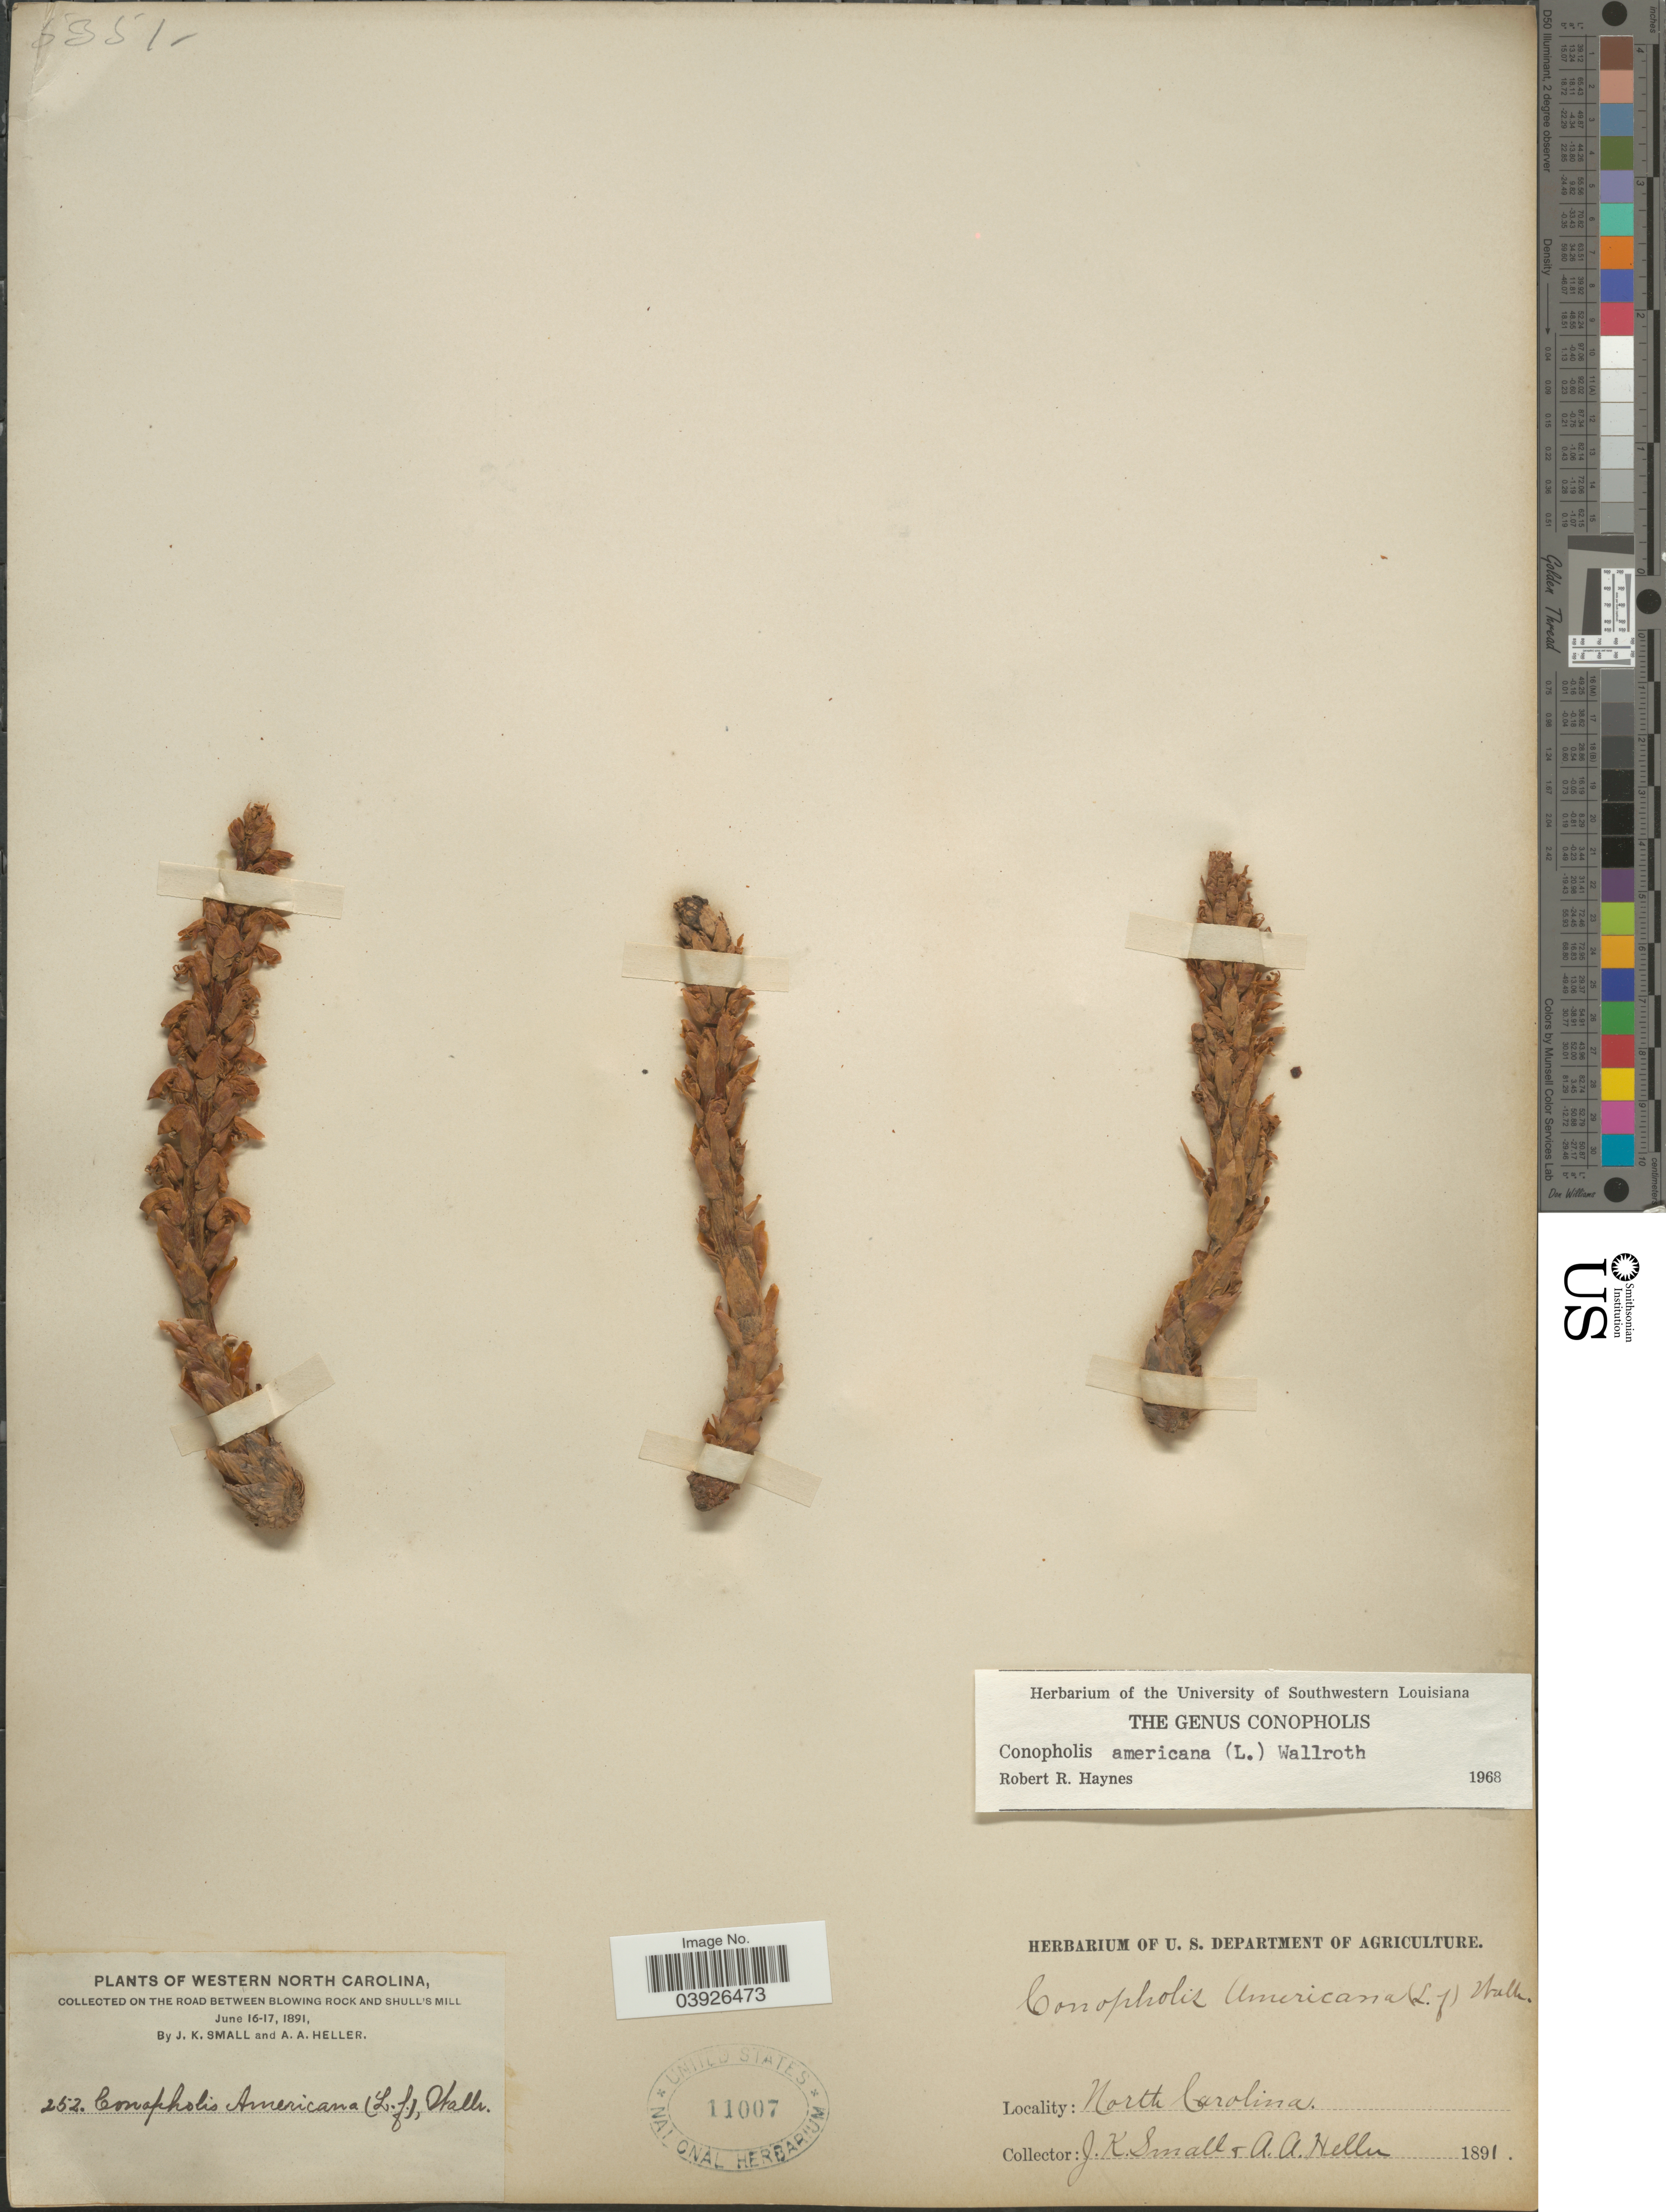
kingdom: Plantae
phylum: Tracheophyta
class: Magnoliopsida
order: Lamiales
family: Orobanchaceae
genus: Conopholis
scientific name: Conopholis americana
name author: (L. f.) Wallr.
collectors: J. K. Small & A. A. Heller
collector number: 252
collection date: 1891-06-16/1891-06-17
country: United States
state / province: North Carolina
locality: Western North Carolina, on the road between blowing Rock and Shull's Mill.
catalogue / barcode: US 11007